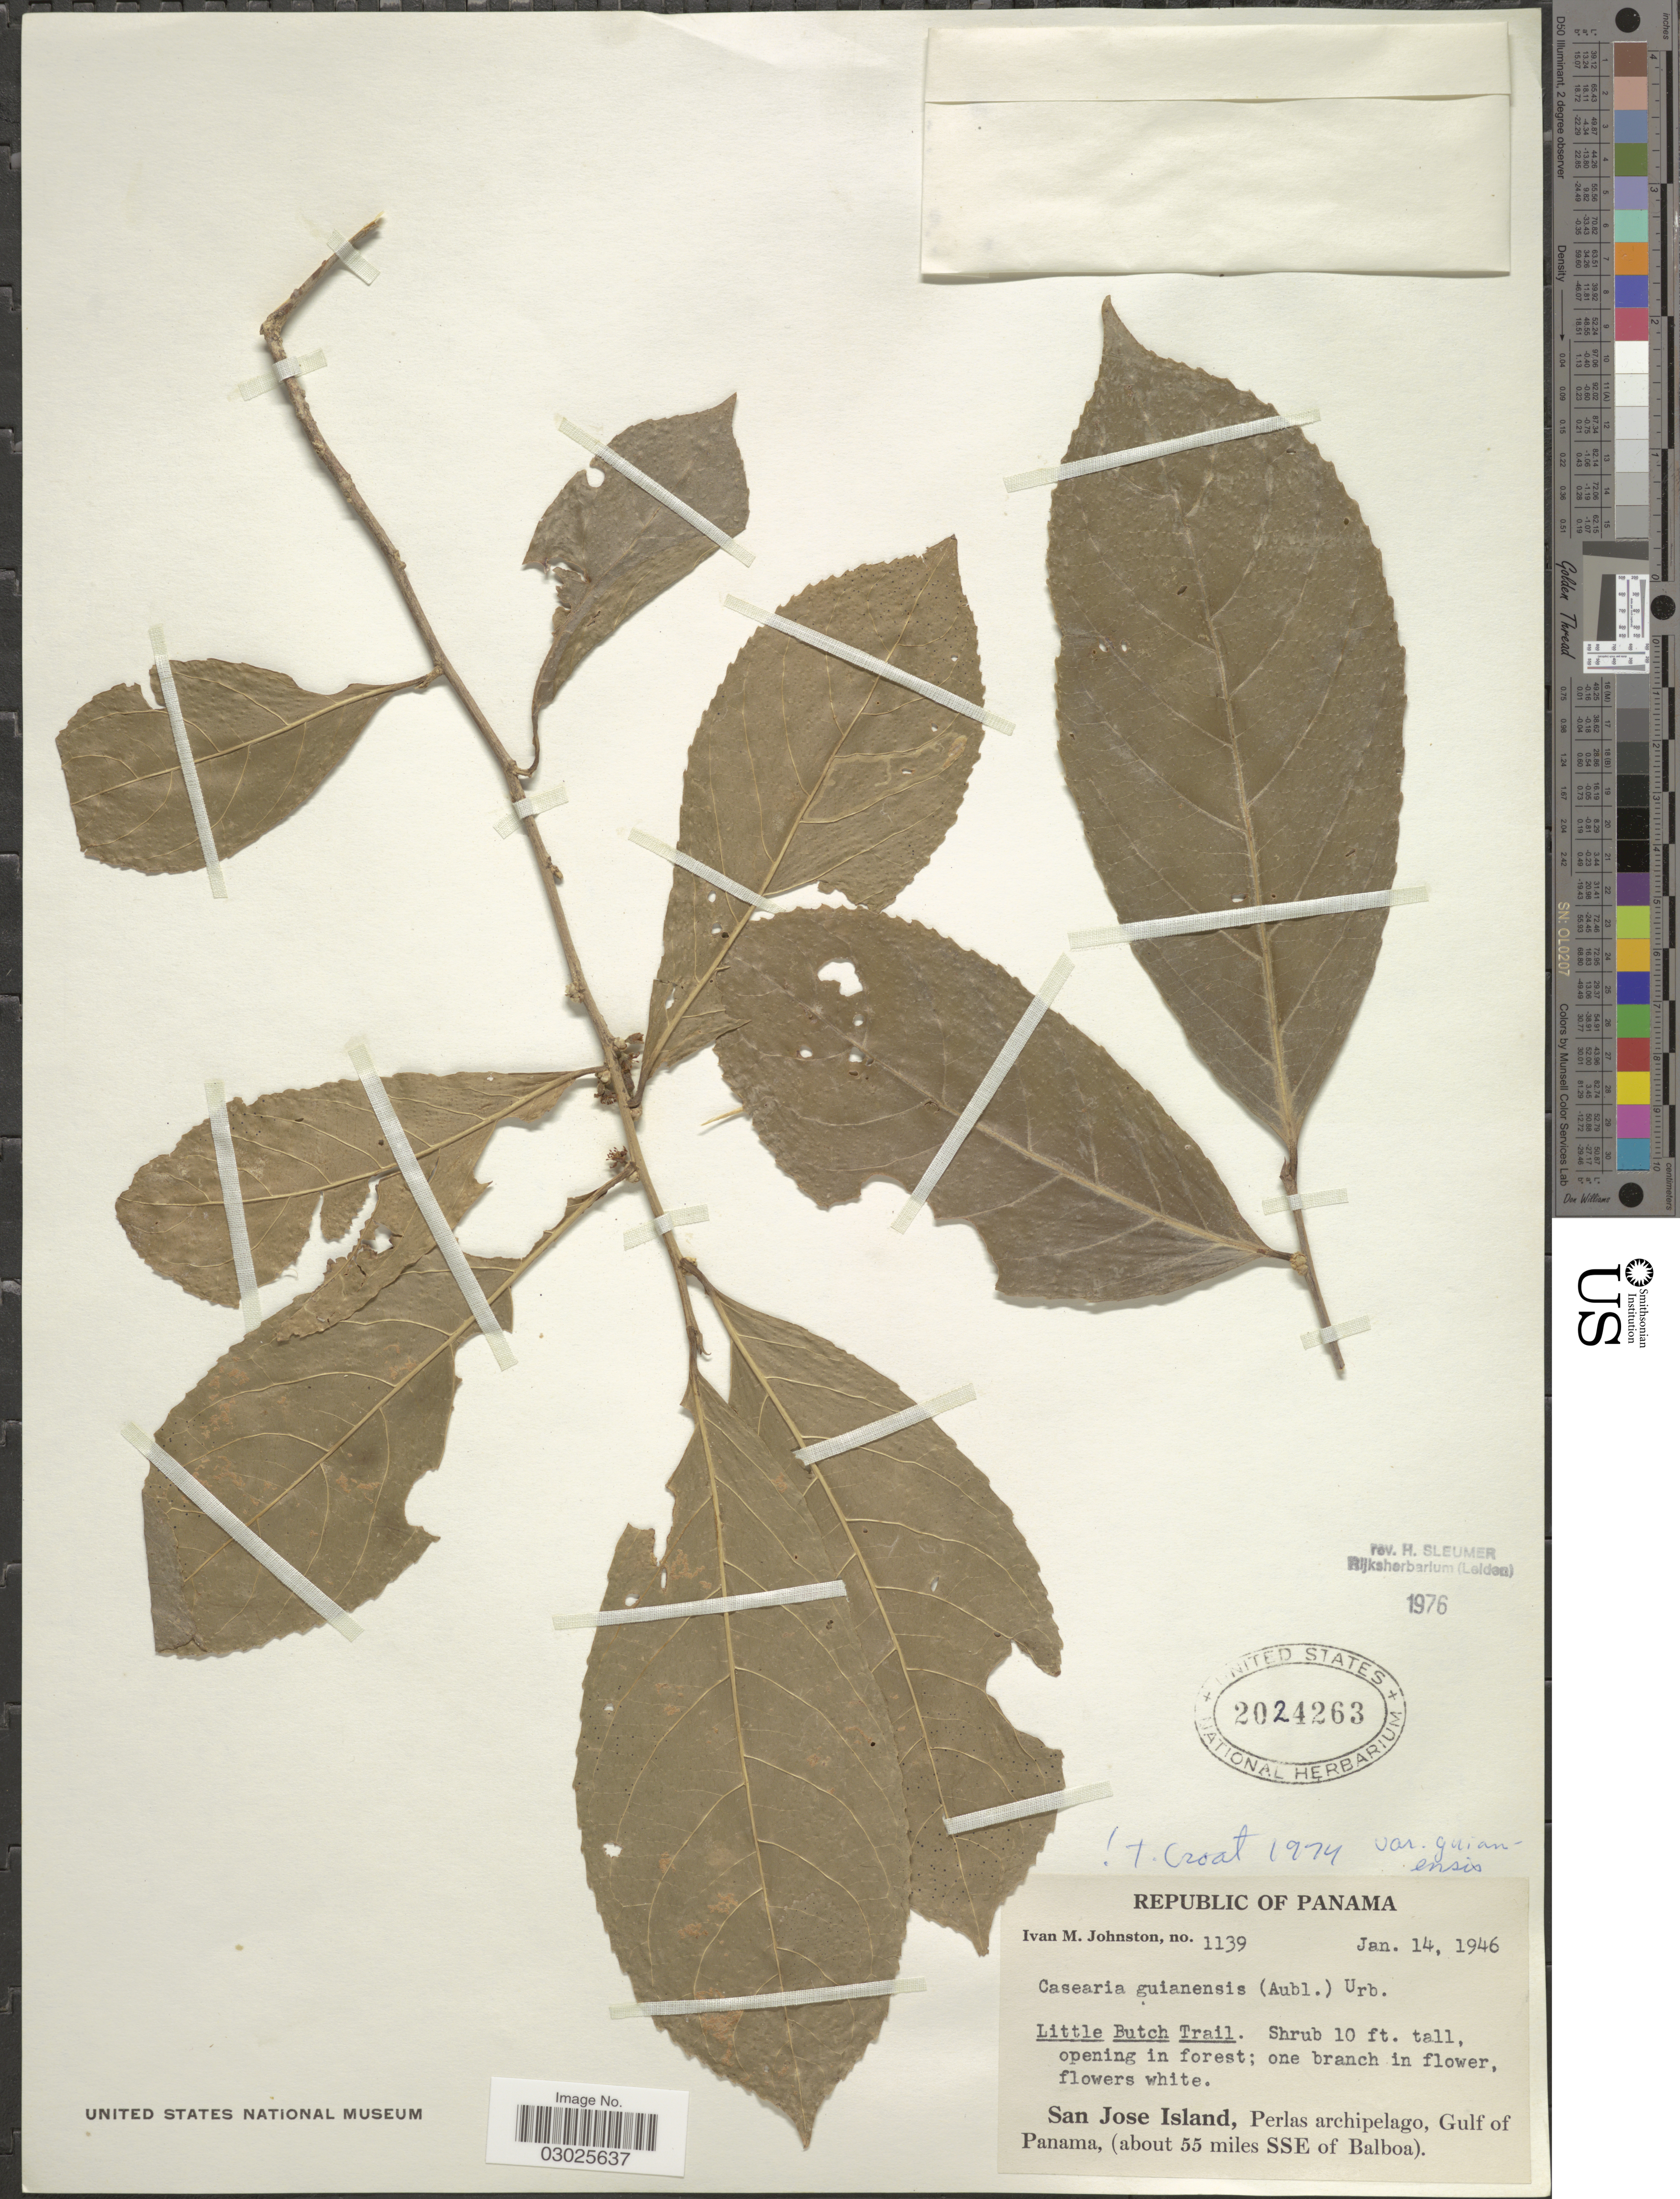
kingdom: Plantae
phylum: Tracheophyta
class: Magnoliopsida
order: Malpighiales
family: Salicaceae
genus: Casearia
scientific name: Casearia guianensis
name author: (Aubl.) Urb.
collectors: I.M. Johnston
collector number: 1139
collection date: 1946-01-14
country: Panama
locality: Republic of Panam. Little Butch Trail. San Jose Island, Perlas archipelago, Gulf of Panama, (about 55 miles SSE of Balboa)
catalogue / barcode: US 2024263